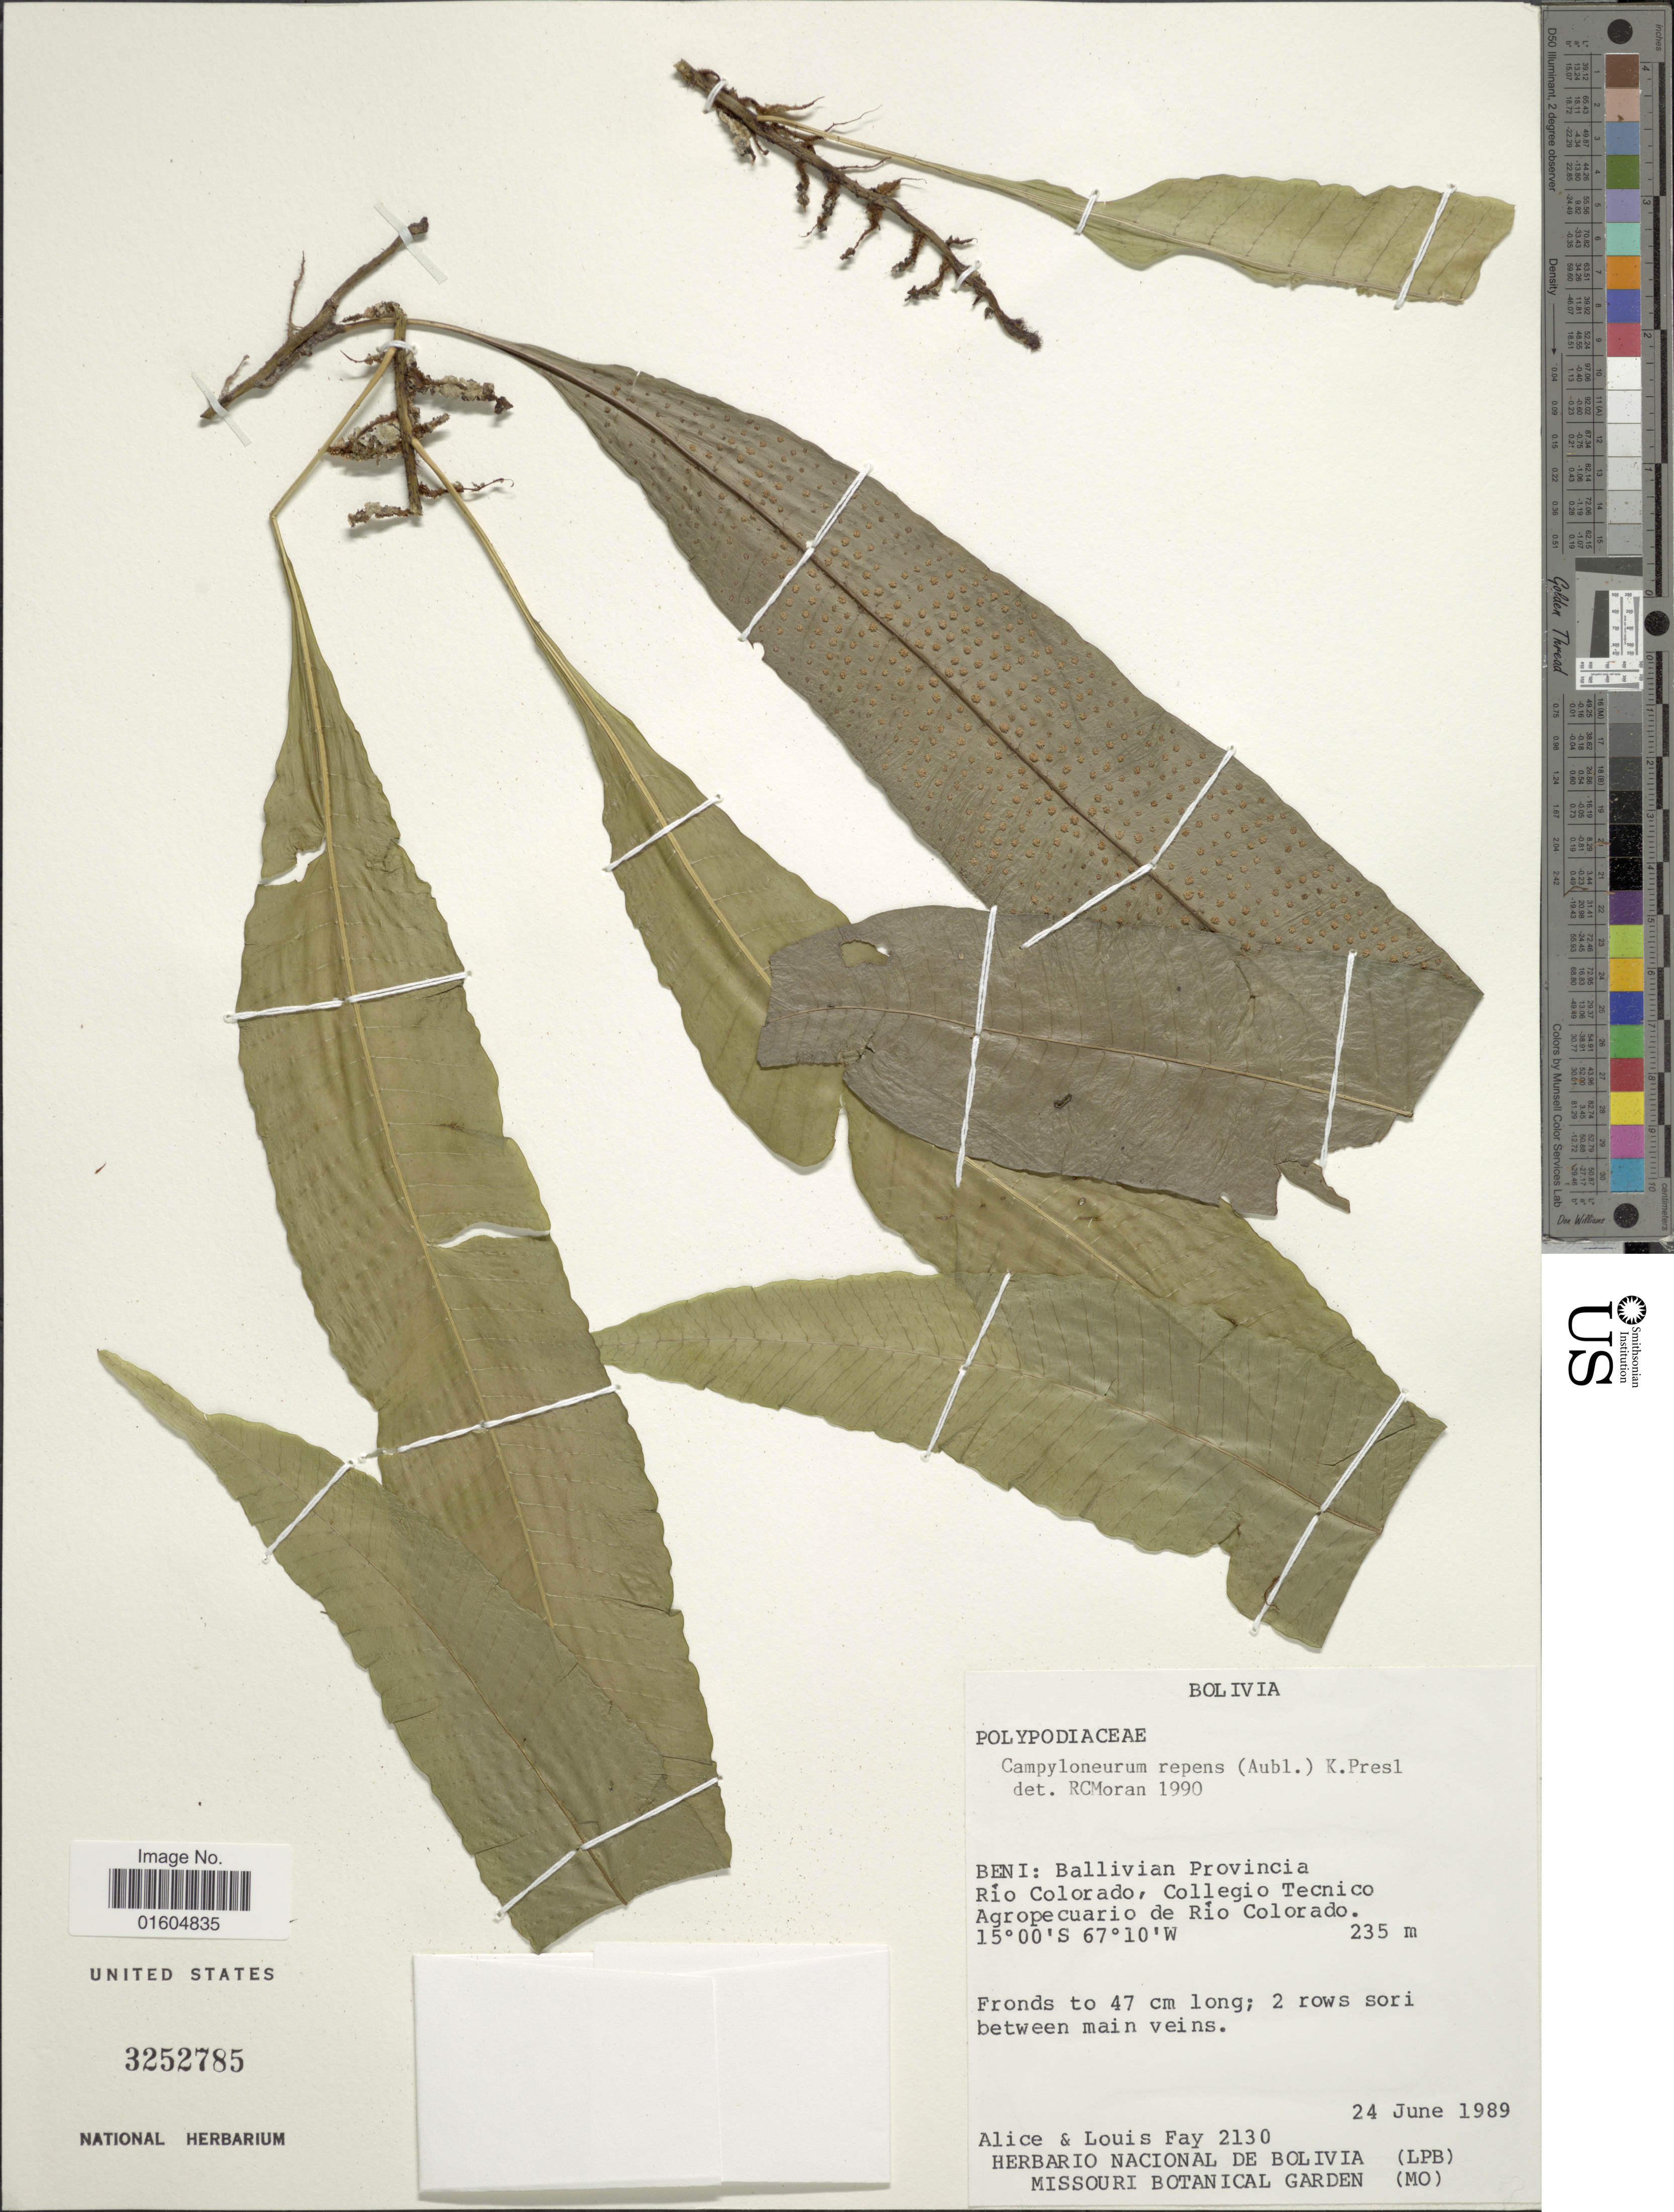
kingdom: Plantae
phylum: Tracheophyta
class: Polypodiopsida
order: Polypodiales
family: Polypodiaceae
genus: Campyloneurum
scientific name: Campyloneurum repens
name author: (Aubl.) C. Presl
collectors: A. Fay & L. Fay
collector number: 2130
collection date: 1989-06-24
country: Bolivia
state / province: Beni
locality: Bolivia. Beni: Ballivian Province. Rio Colorado, Collegio Tecnico Agropecuario de Rio Colorado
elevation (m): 235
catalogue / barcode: US 3252785